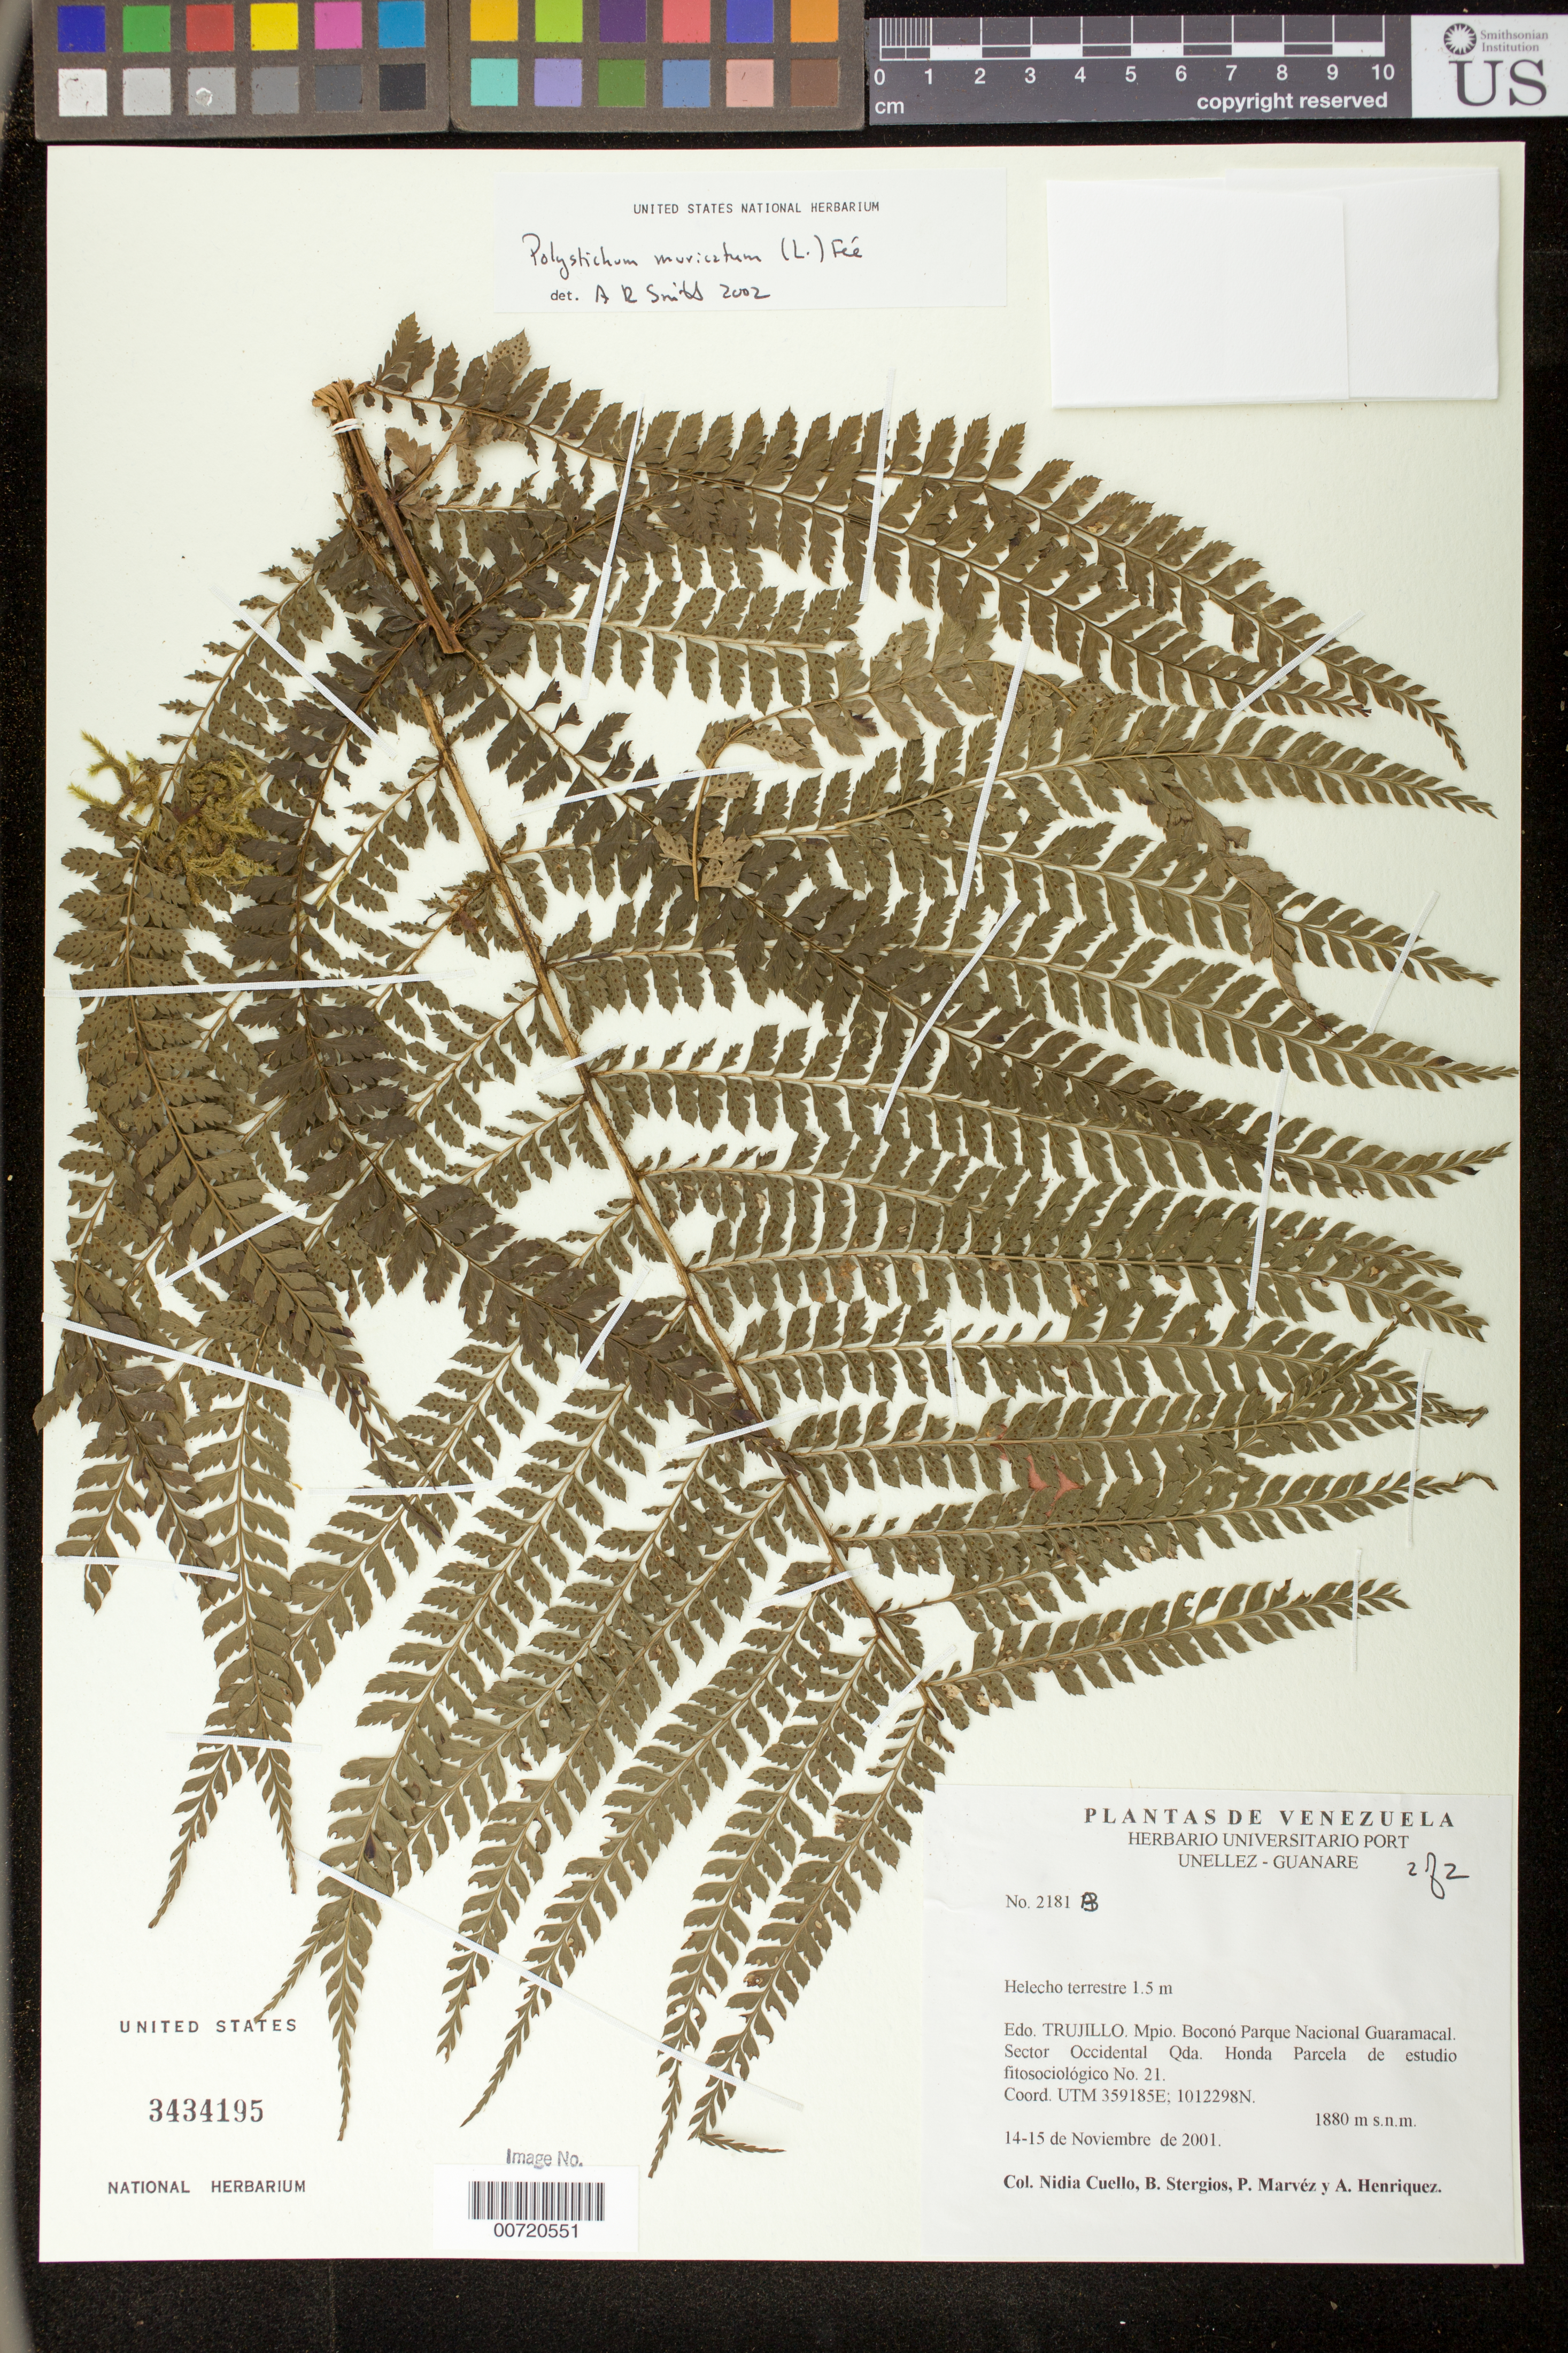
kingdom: Plantae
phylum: Tracheophyta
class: Polypodiopsida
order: Polypodiales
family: Dryopteridaceae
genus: Polystichum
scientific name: Polystichum muricatum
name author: (L.) Fée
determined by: Smith, Alan R., (UC)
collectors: N. L. Cuello, B. G. Stergios, P. Marvéz & A. Henriquez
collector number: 2181B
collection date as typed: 14 Nov 2001 to 15 Nov 2001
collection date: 2001-11-14/2001-11-15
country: Venezuela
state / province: Trujillo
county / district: Boconó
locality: Parque Nacional Guaramacal. Sector occidental Qda. Honda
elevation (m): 1880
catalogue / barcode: US 3434195